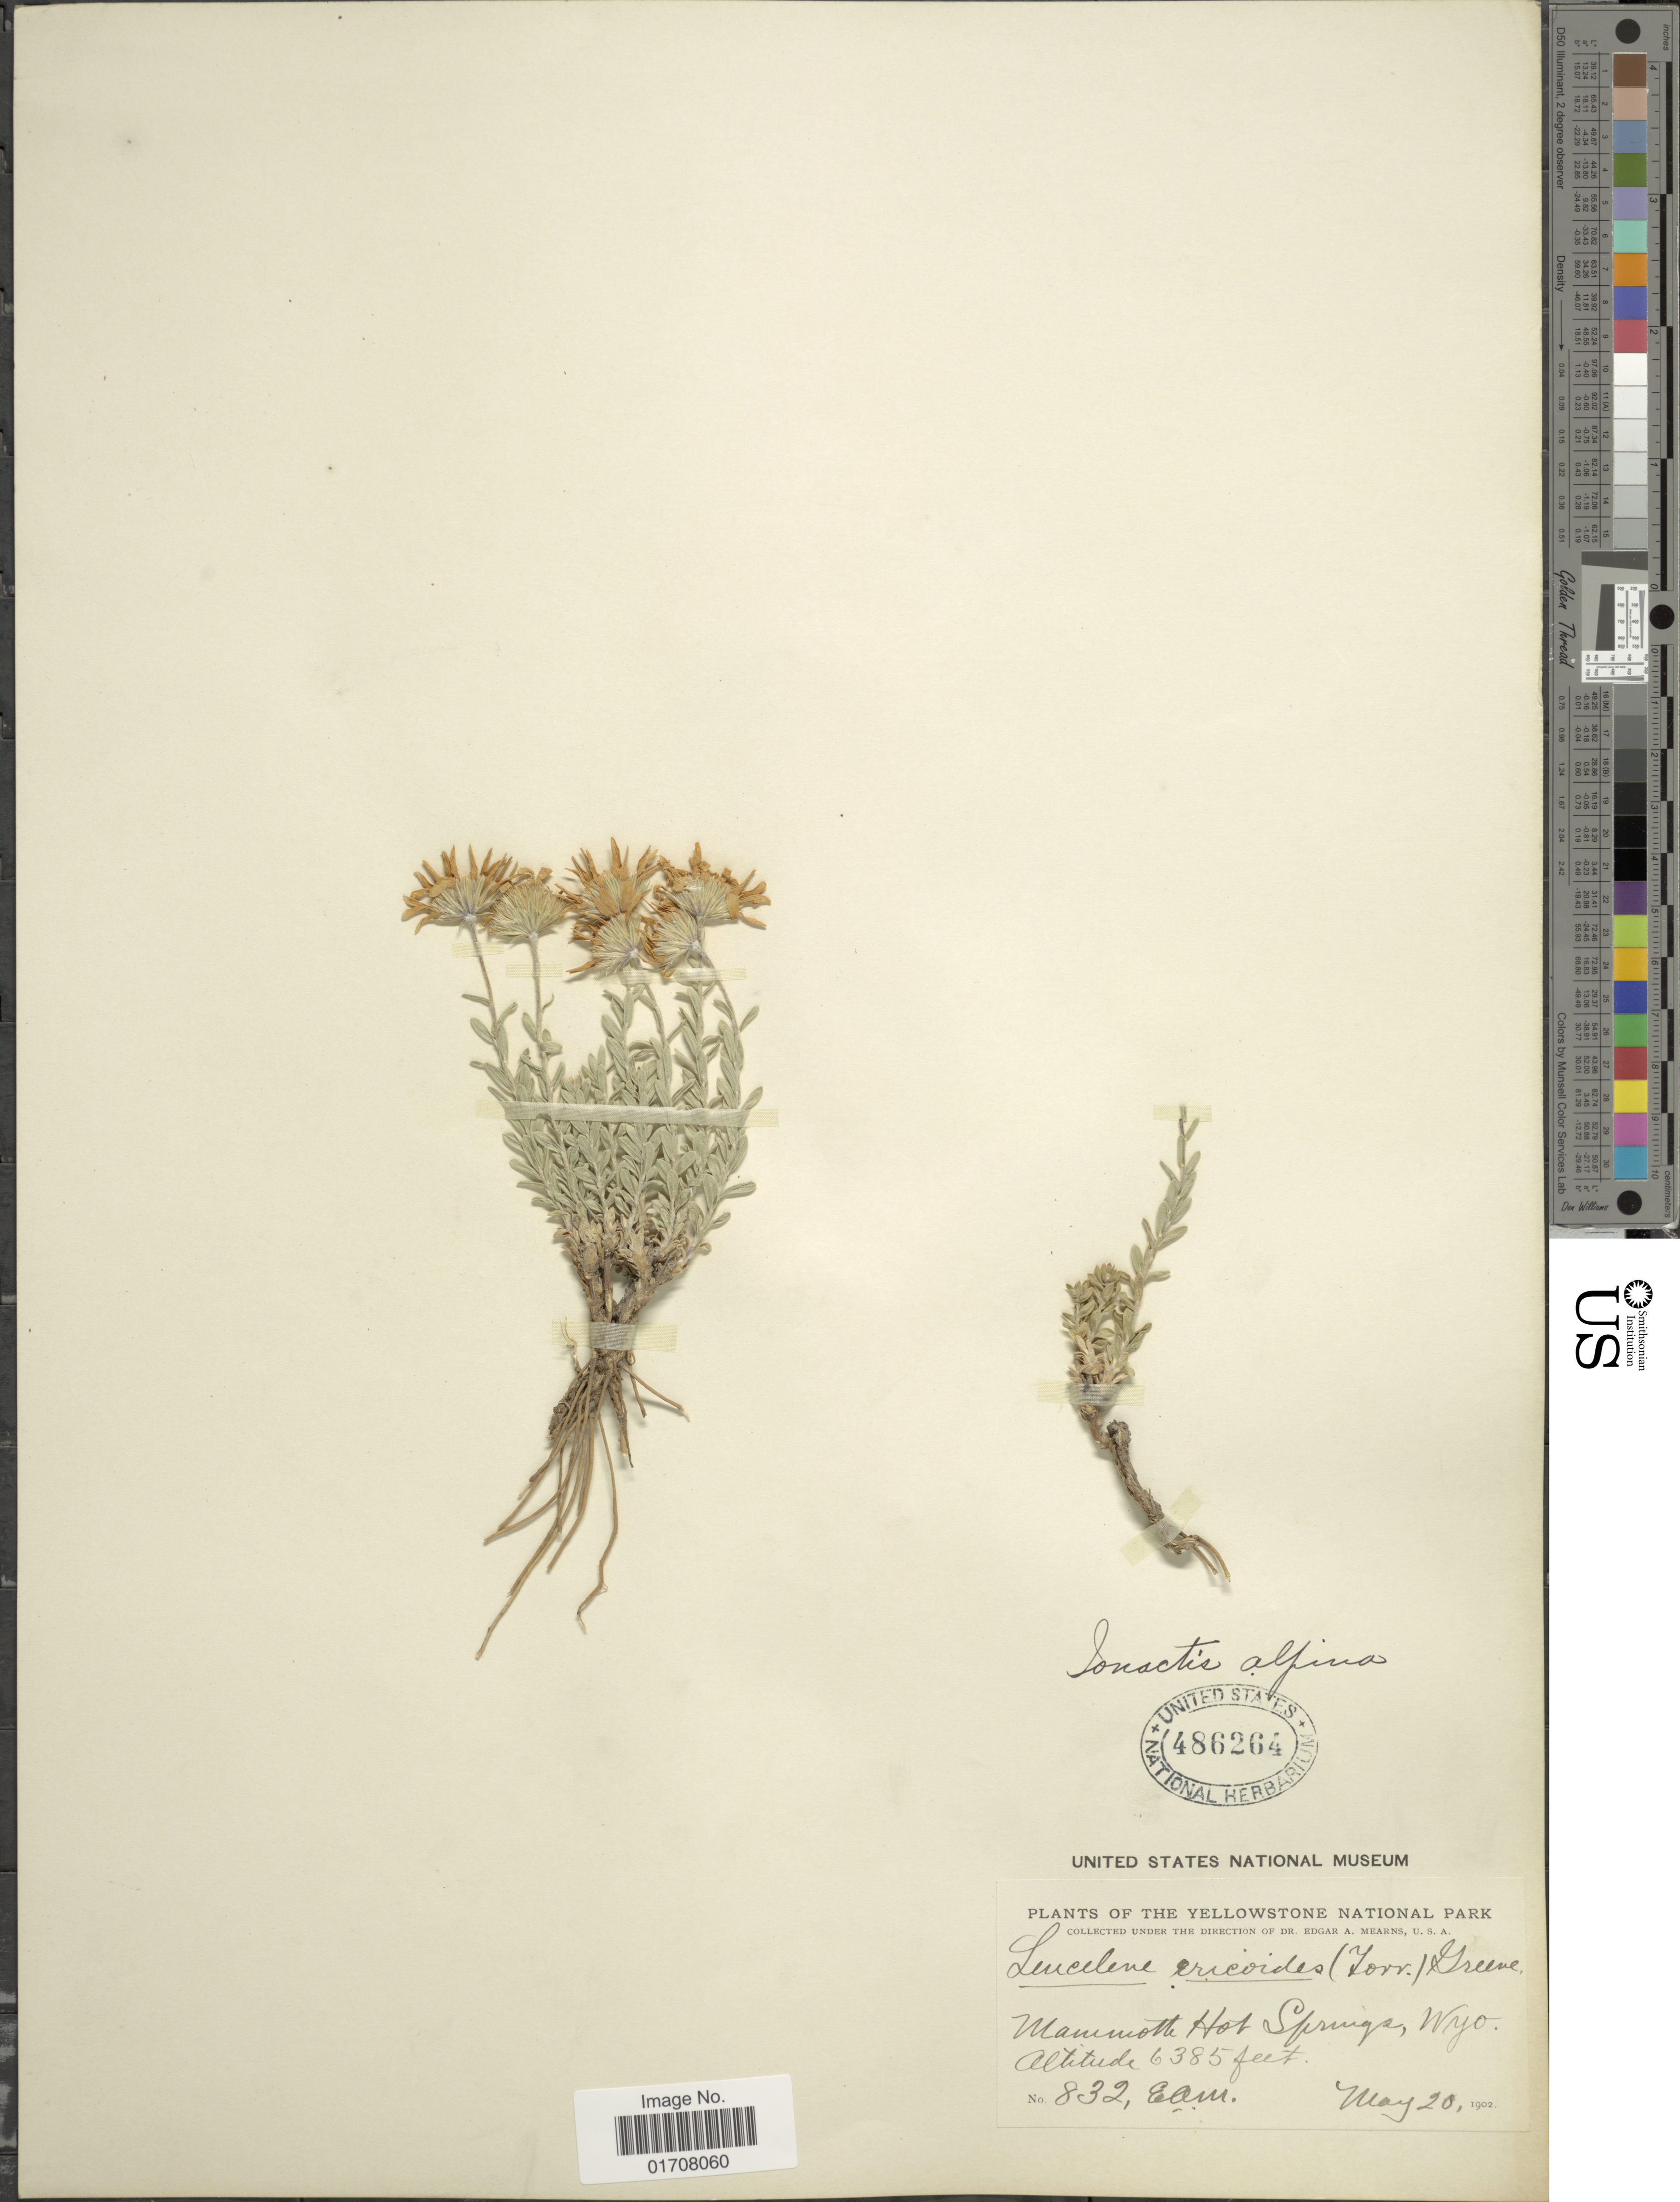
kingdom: Plantae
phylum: Tracheophyta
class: Magnoliopsida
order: Asterales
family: Asteraceae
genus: Ionactis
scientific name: Ionactis alpina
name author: (Nutt.) Greene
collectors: E. A. Mearns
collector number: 832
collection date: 1902-05-20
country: United States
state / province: Wyoming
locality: The Yellowstone National Park, Mammoth Hot Springs, Wyo.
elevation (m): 1946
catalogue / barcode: US 486264